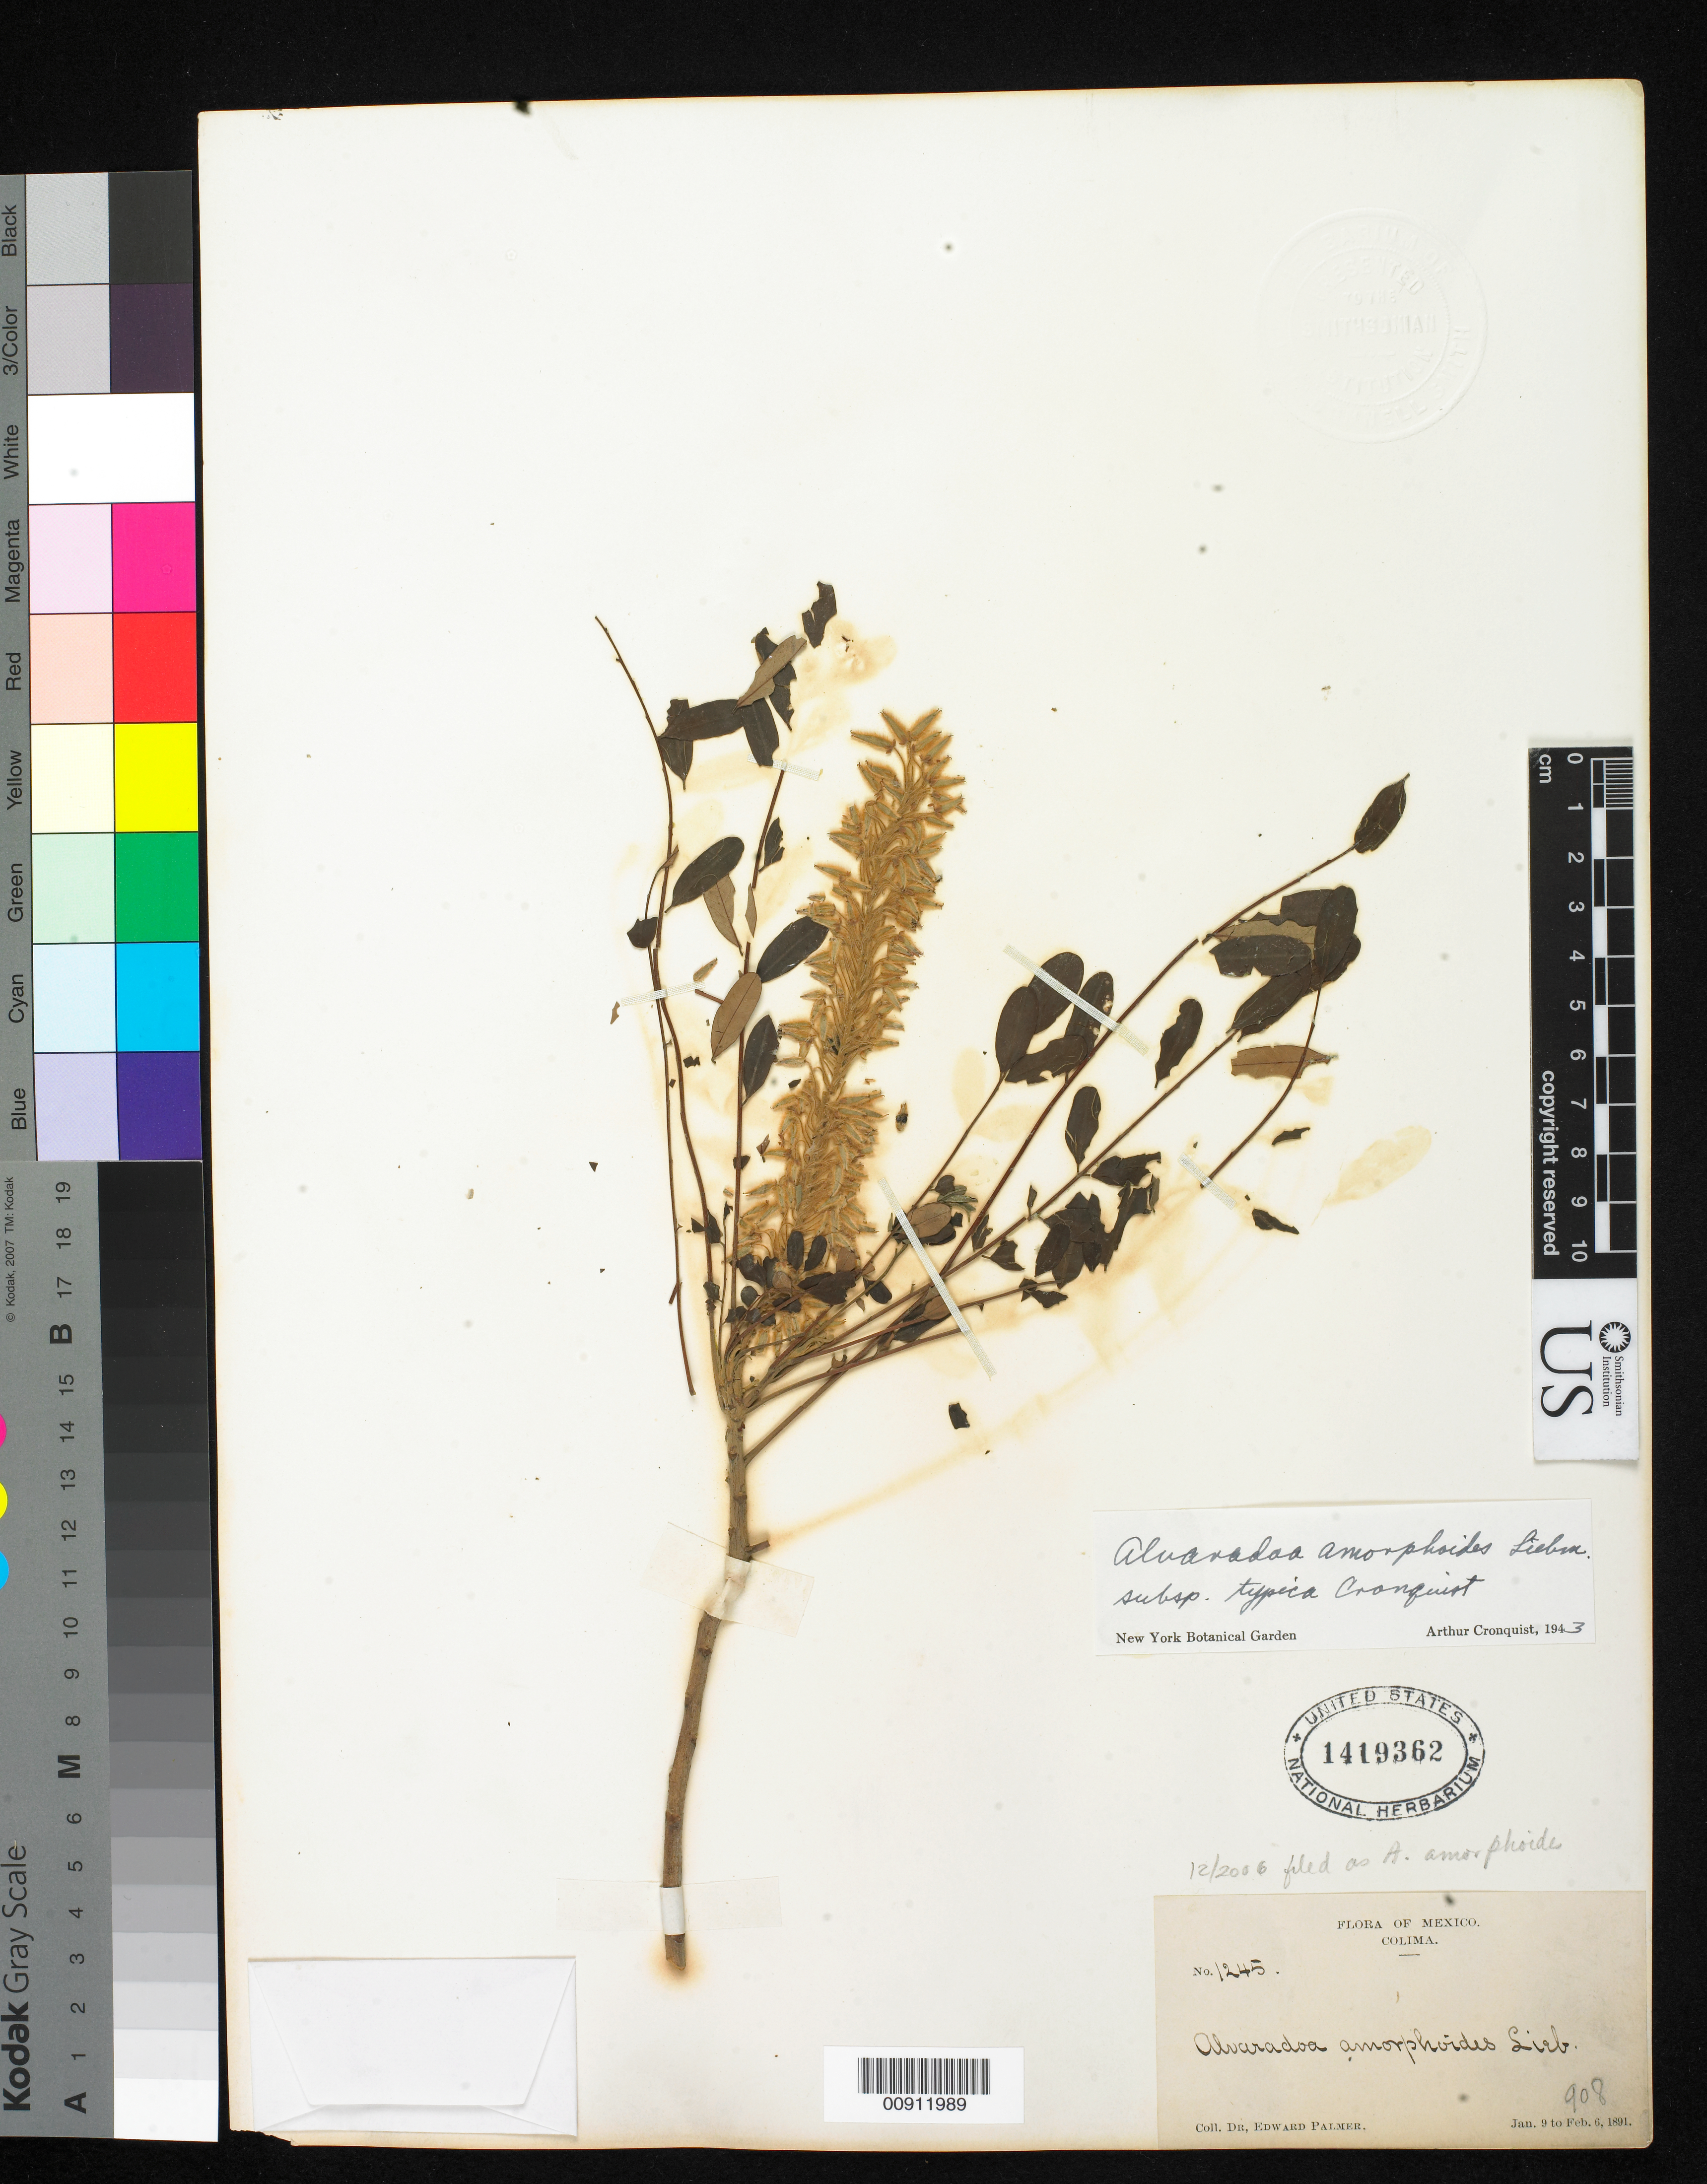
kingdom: Plantae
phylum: Tracheophyta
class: Magnoliopsida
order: Picramniales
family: Picramniaceae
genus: Alvaradoa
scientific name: Alvaradoa amorphoides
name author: Liebm.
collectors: E. Palmer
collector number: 1245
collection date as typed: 09 Jan 1891 to 06 Feb 1891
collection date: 1891-01-09/1891-02-06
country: Mexico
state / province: Colima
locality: Colima.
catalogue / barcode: US 1419362